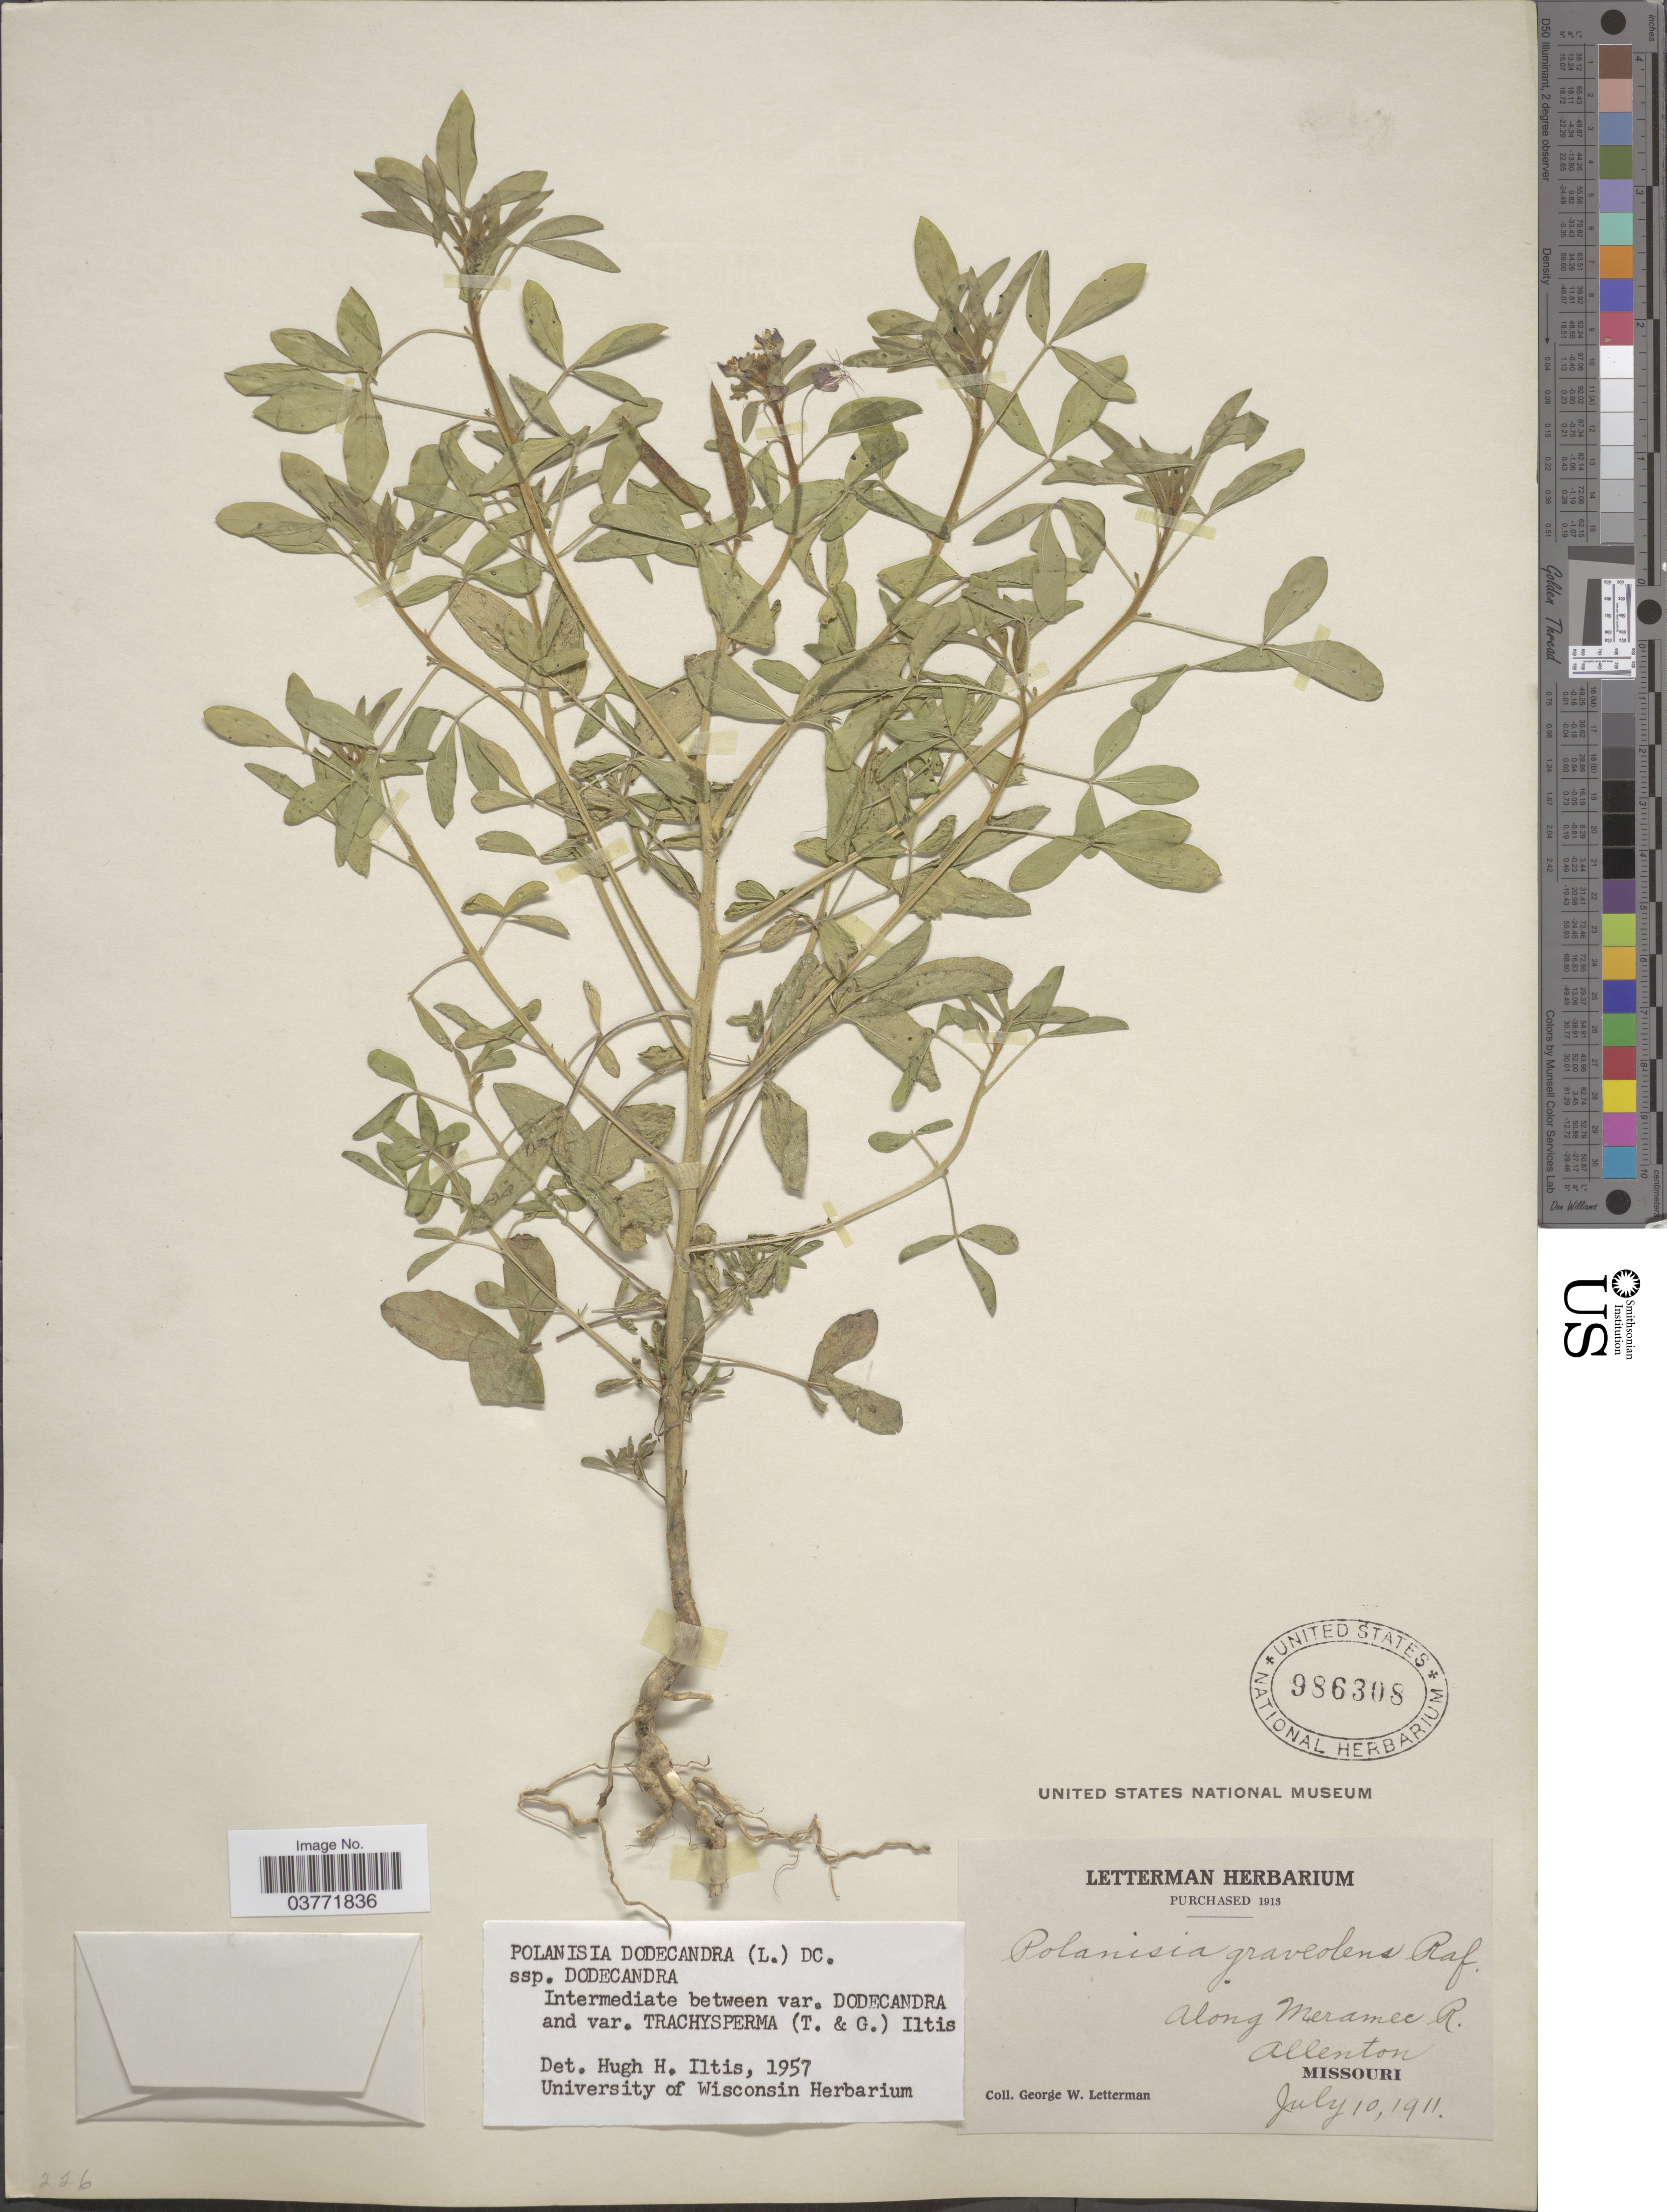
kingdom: Plantae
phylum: Tracheophyta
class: Magnoliopsida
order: Brassicales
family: Cleomaceae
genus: Polanisia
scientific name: Polanisia dodecandra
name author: (L.) DC.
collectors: G. W. Letterman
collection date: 1911-07-10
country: United States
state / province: Missouri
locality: Along Meramec R. Allenton.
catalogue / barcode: US 986308